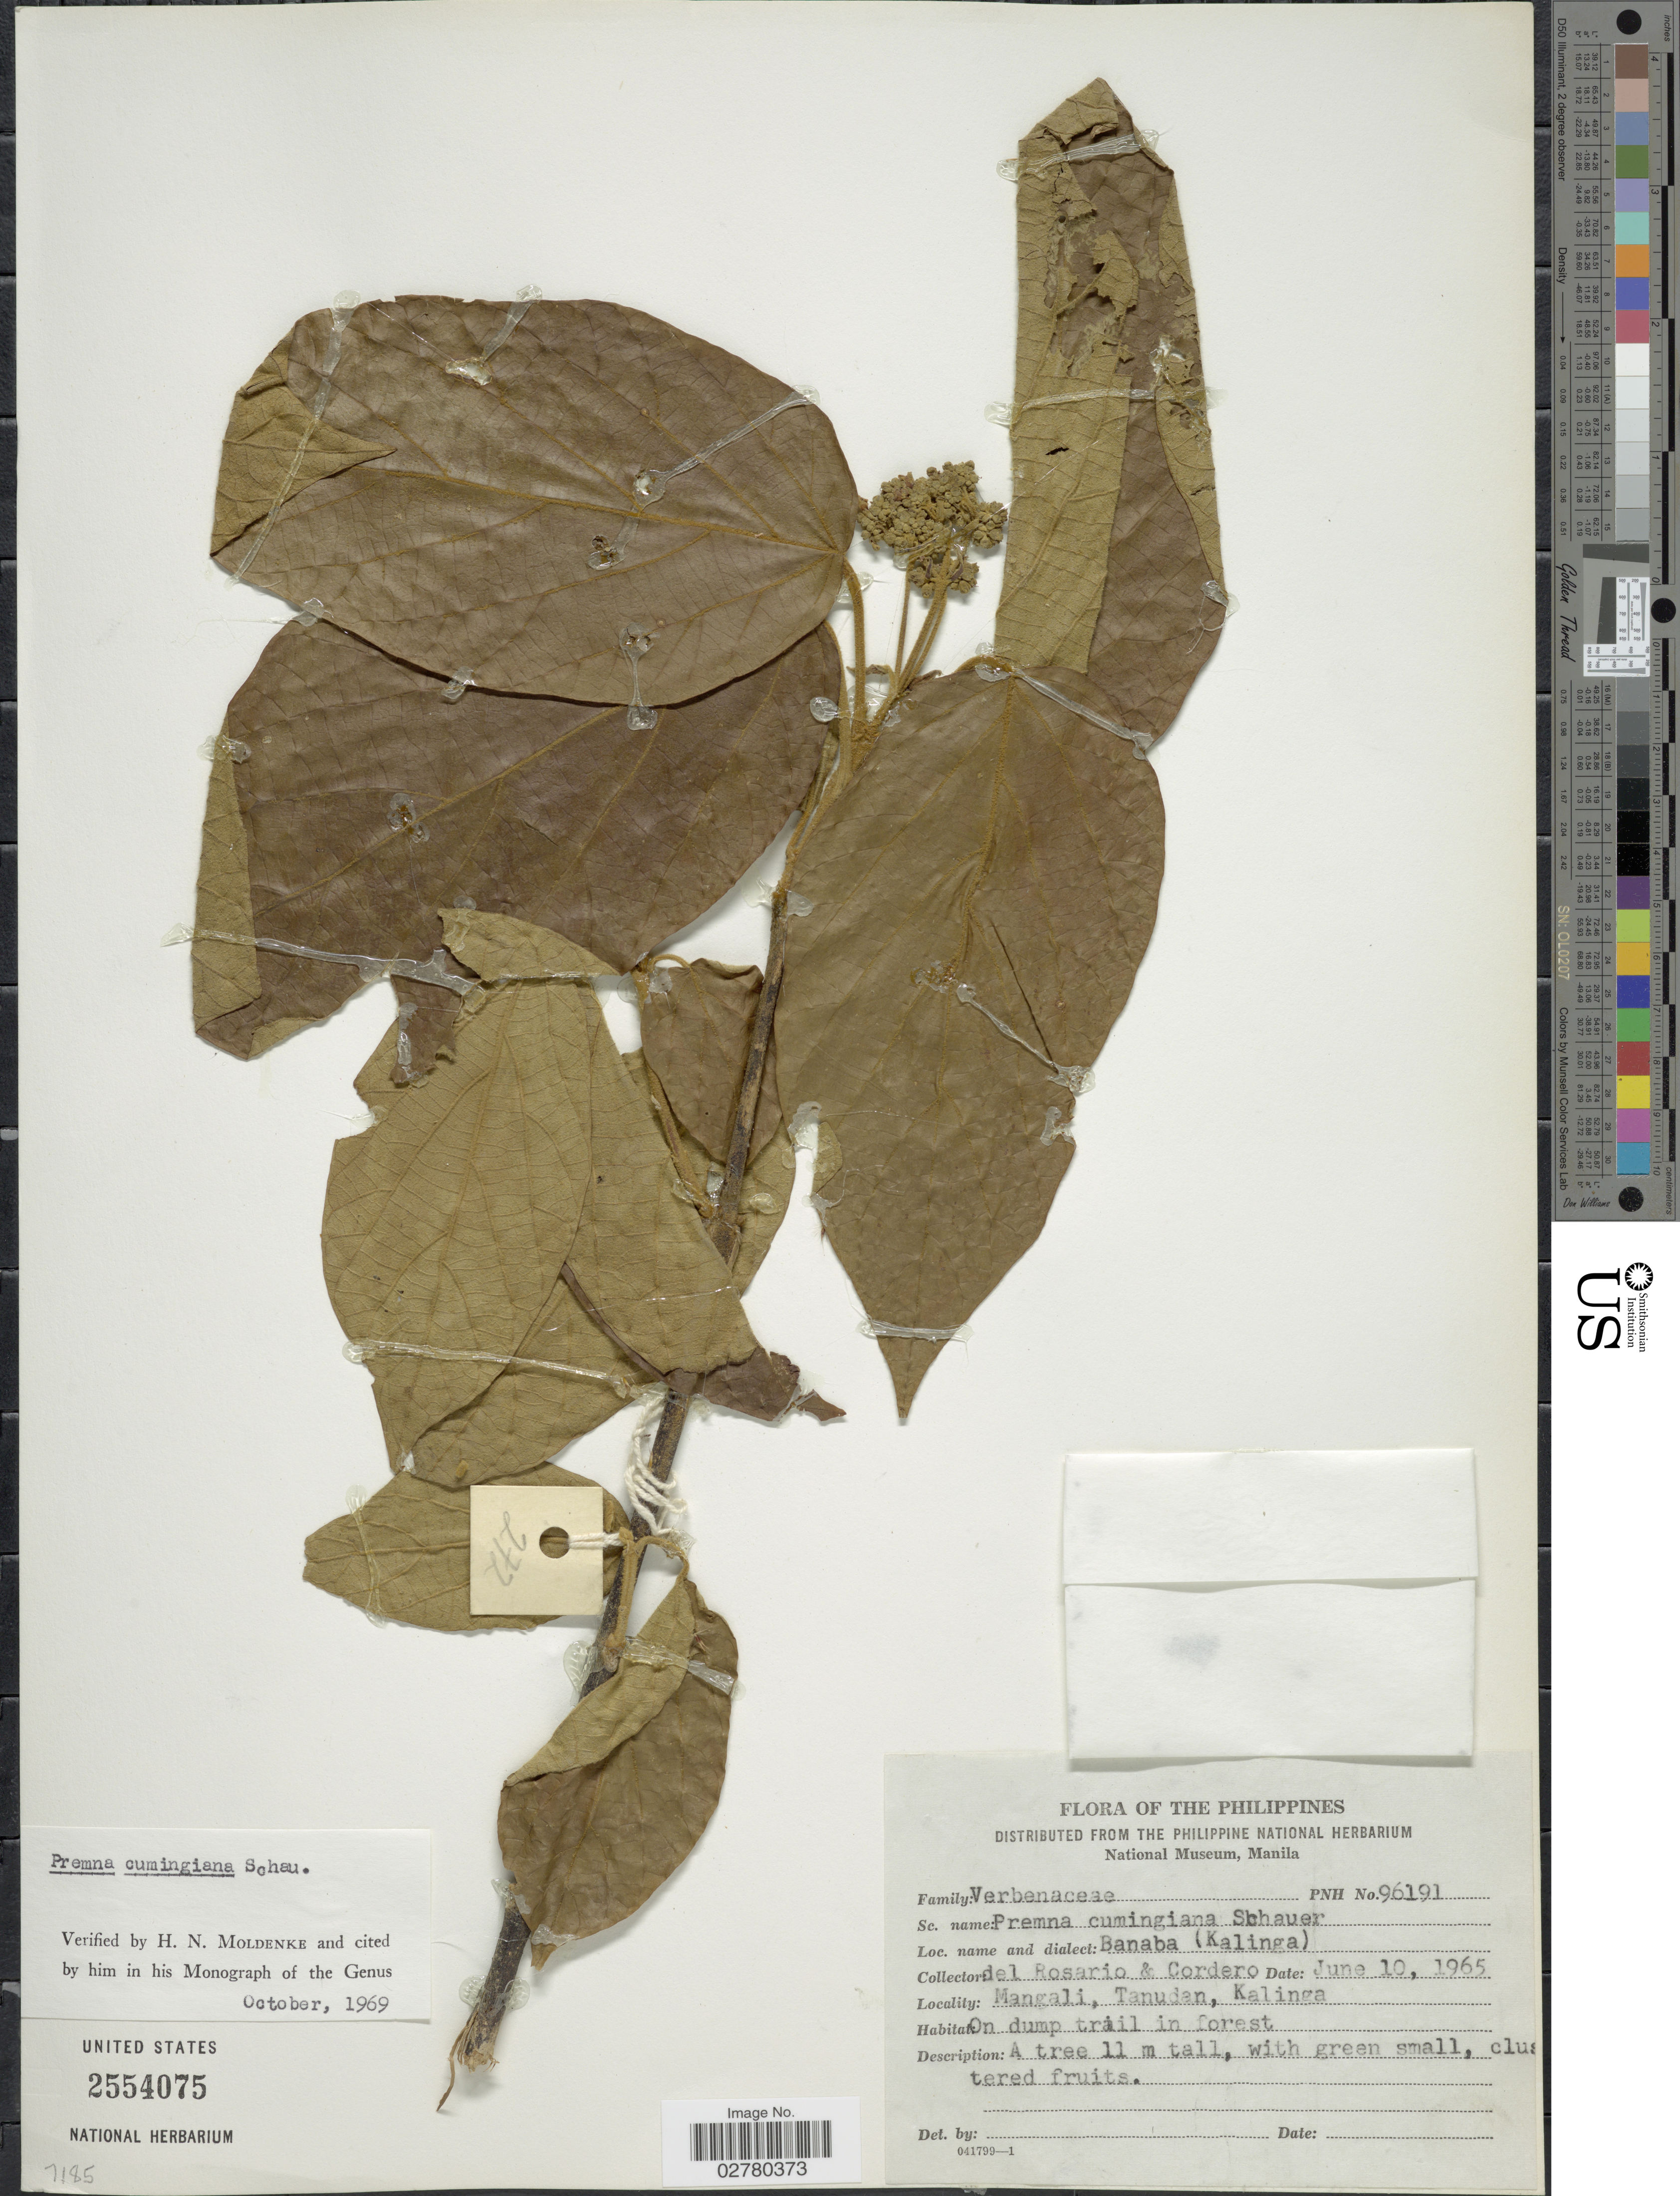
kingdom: Plantae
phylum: Tracheophyta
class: Magnoliopsida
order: Lamiales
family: Lamiaceae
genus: Premna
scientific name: Premna cumingiana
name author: Schauer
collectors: Del Rosario & -. Cordero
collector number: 96191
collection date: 1965-06-10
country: Philippines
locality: Mangali, Tanudan, Kalinga.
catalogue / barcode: US 2554075